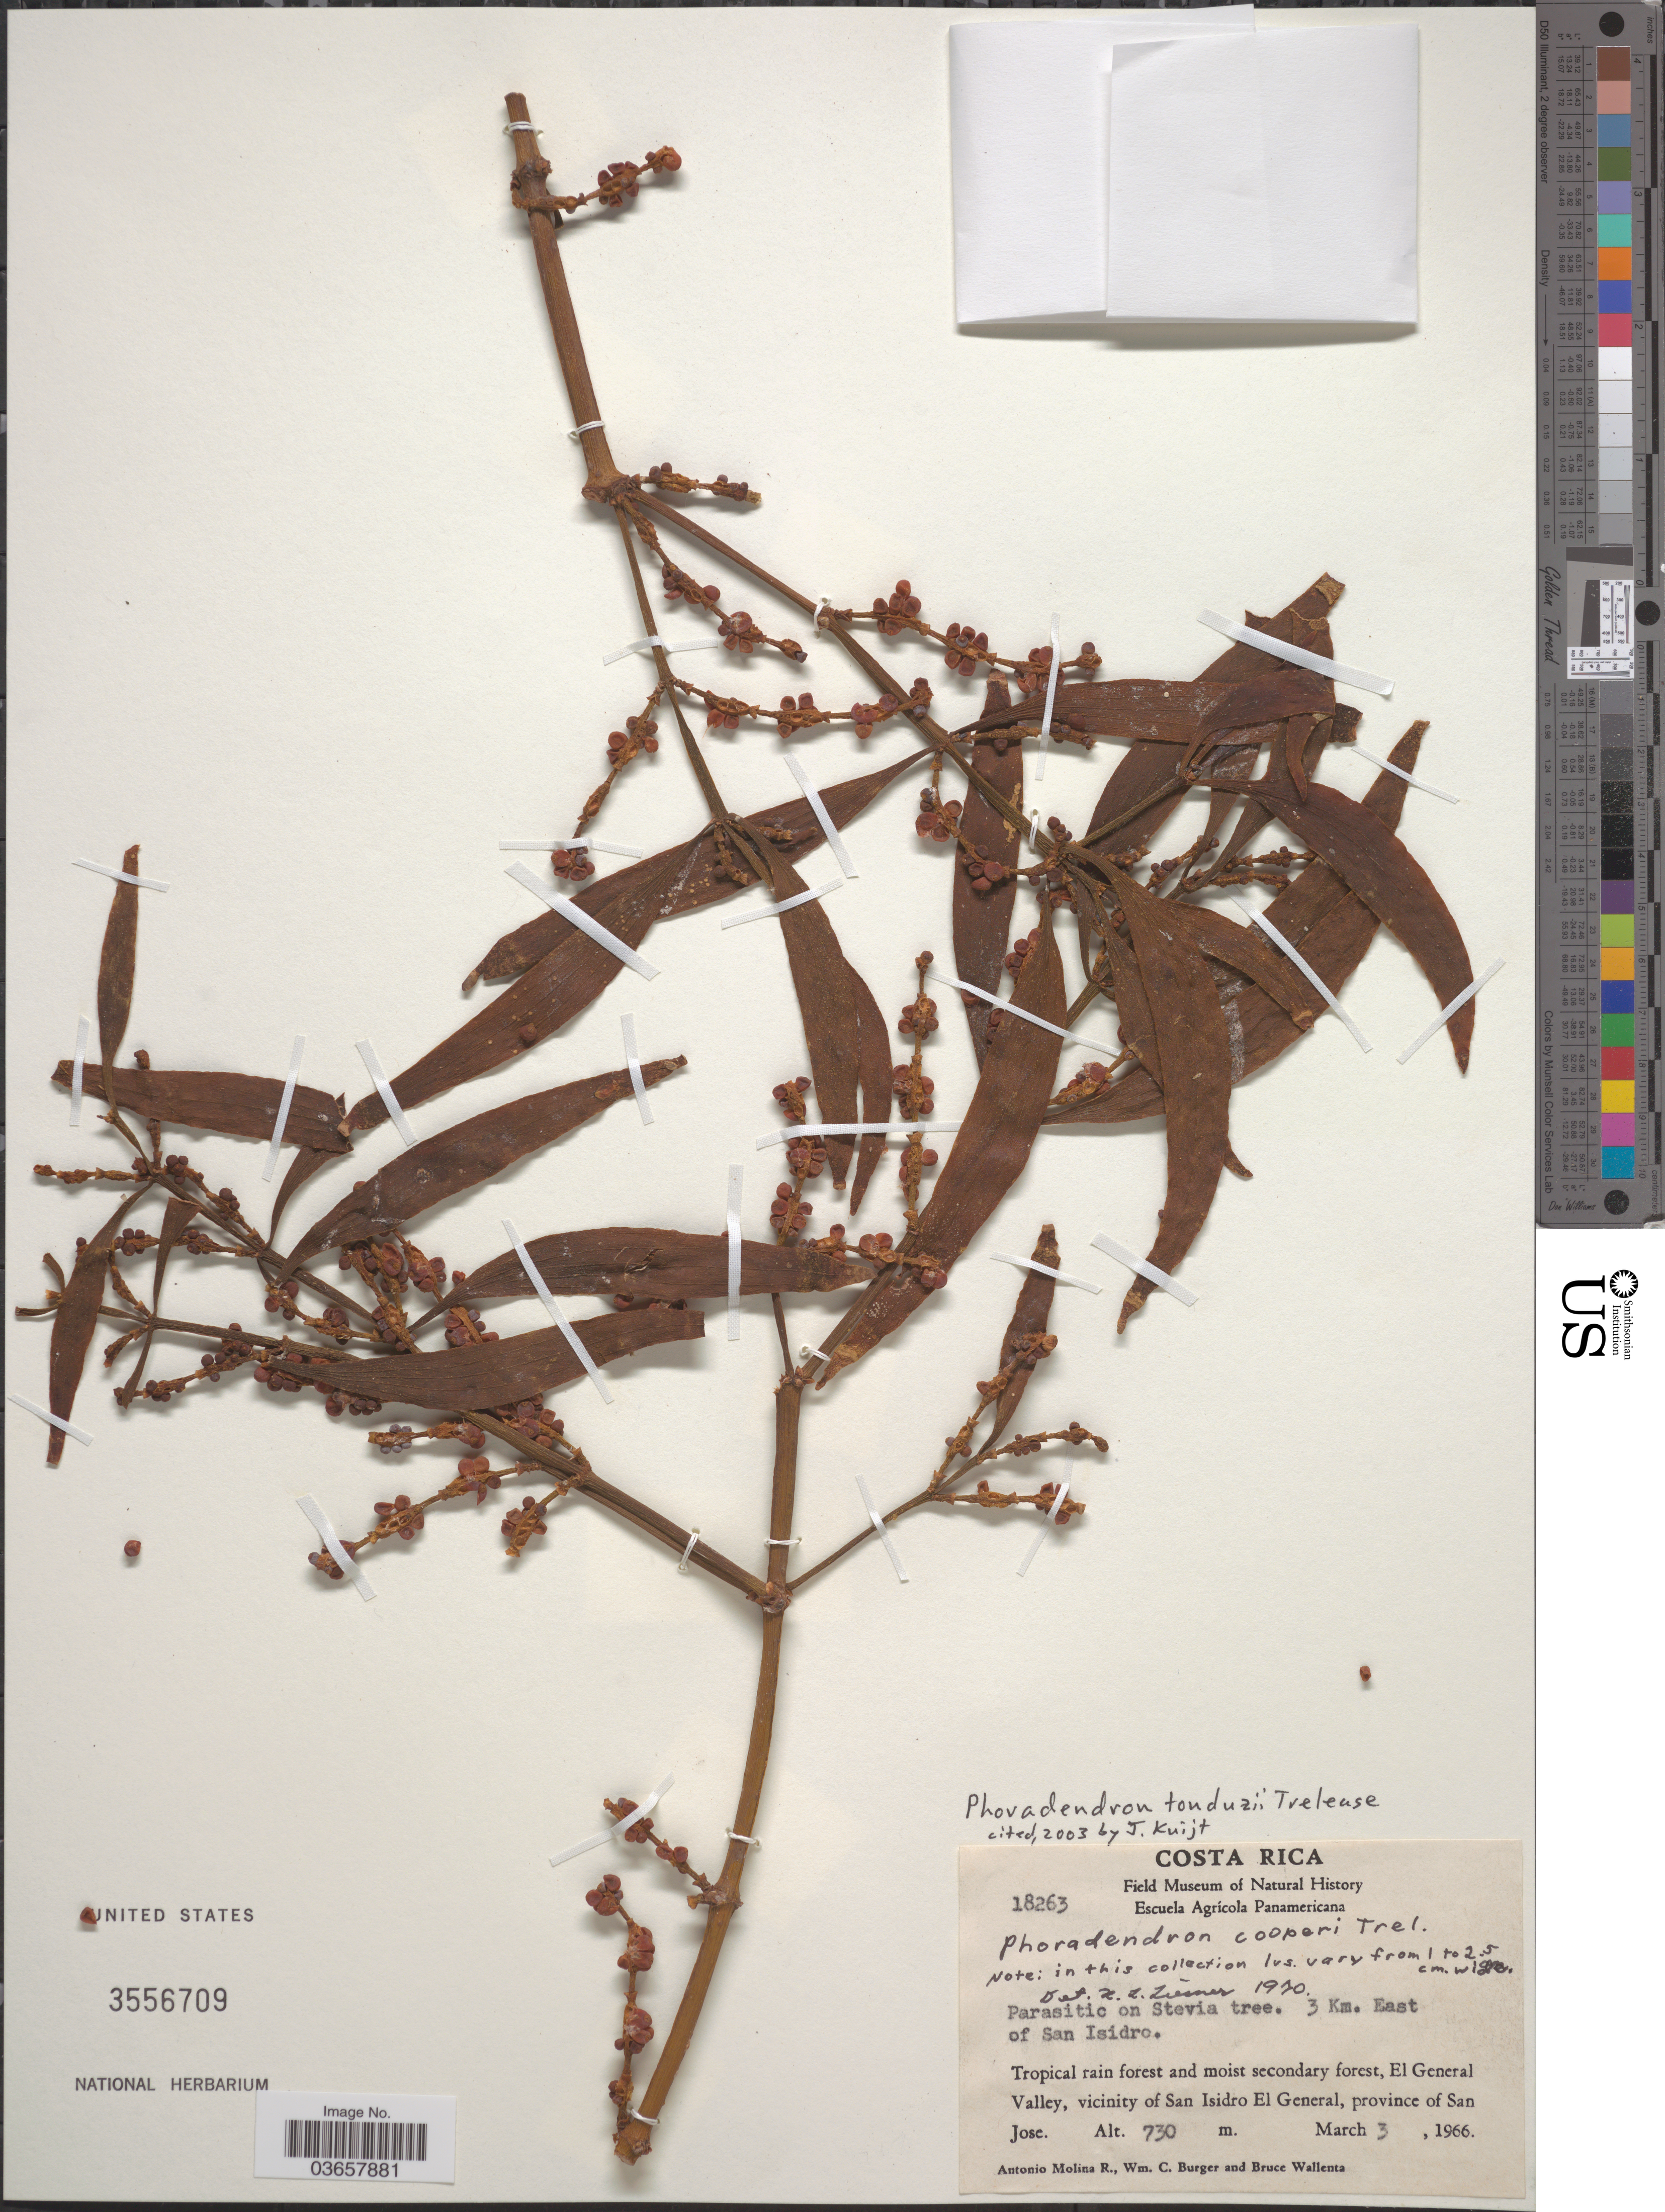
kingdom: Plantae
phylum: Tracheophyta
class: Magnoliopsida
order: Santalales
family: Viscaceae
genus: Phoradendron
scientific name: Phoradendron tonduzii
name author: Trel.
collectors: A. Molina R., W. Burger & B. Wallenta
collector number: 18263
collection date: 1966-03-03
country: Costa Rica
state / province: San José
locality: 3 Km. East of San Isidro. El General Valley, vicinity of San Isidro El General.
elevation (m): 730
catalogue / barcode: US 3556709